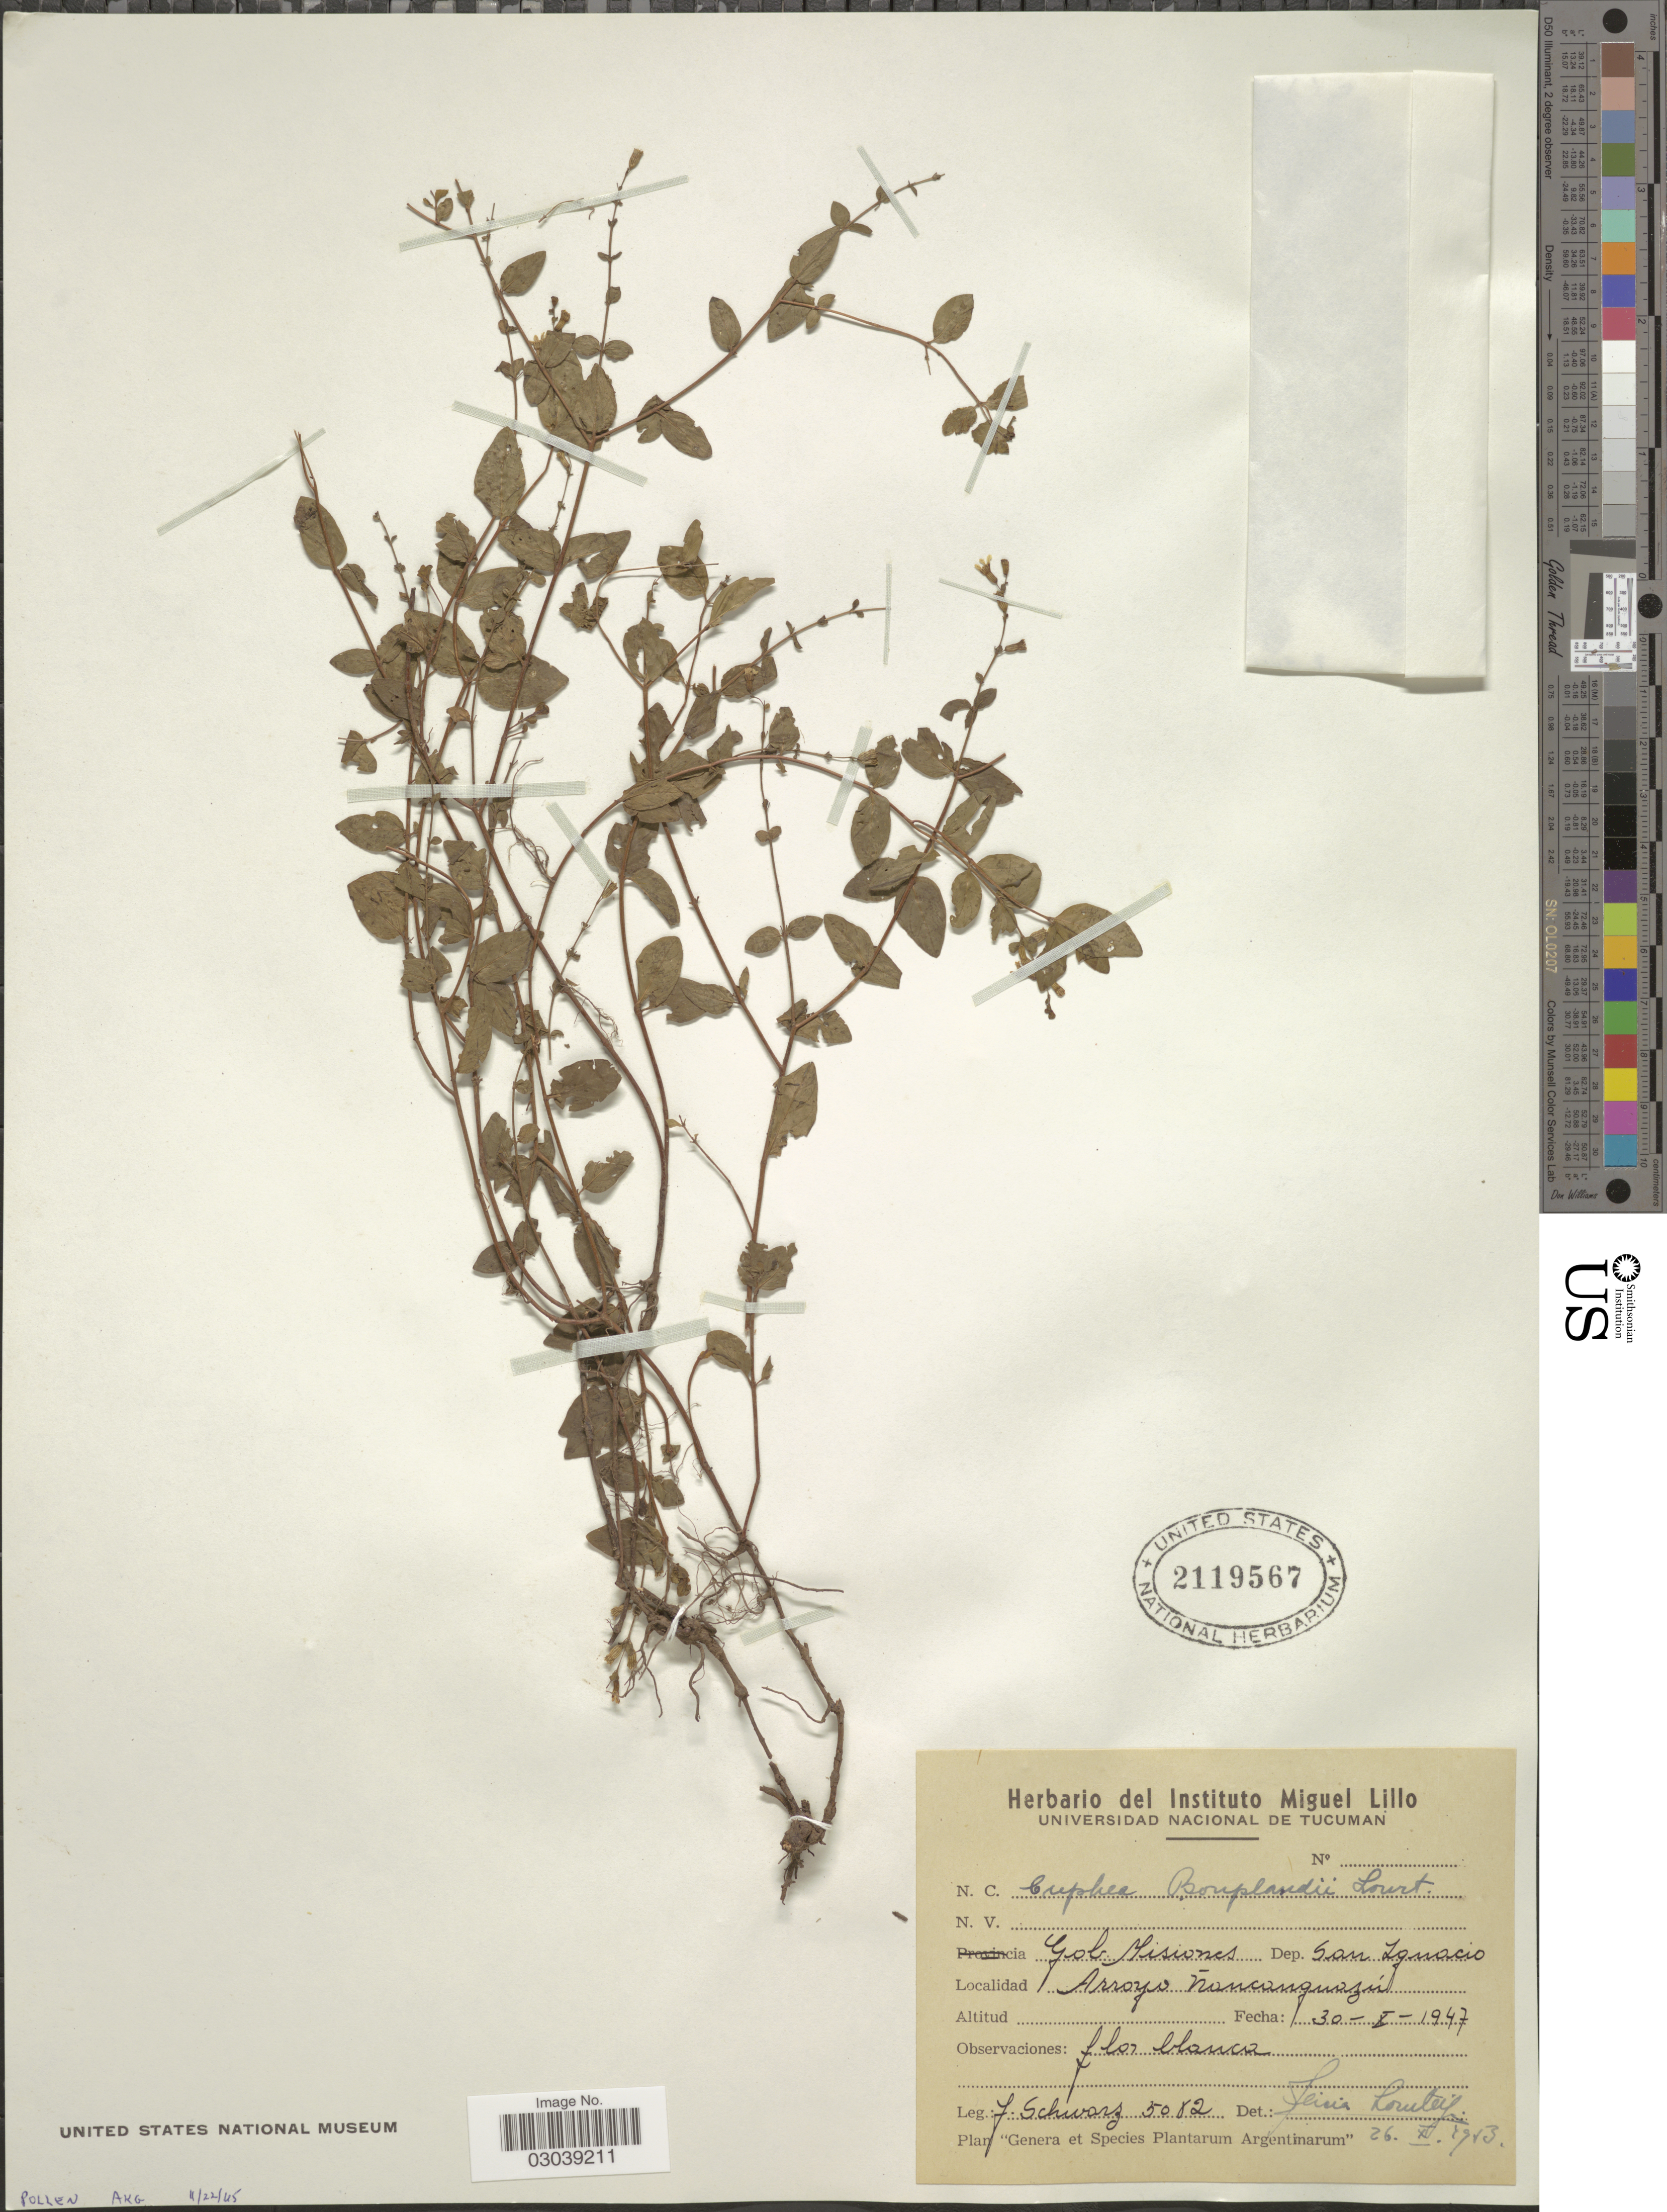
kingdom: Plantae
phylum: Tracheophyta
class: Magnoliopsida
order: Myrtales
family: Lythraceae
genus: Cuphea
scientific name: Cuphea bonplandii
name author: Lourteig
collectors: J. Schwarz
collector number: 5082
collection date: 1947-10-30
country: Argentina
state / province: Misiones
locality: Gob. Misiones Dep. San Ignacio. Arroyo Nancanguazu.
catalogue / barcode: US 2119567